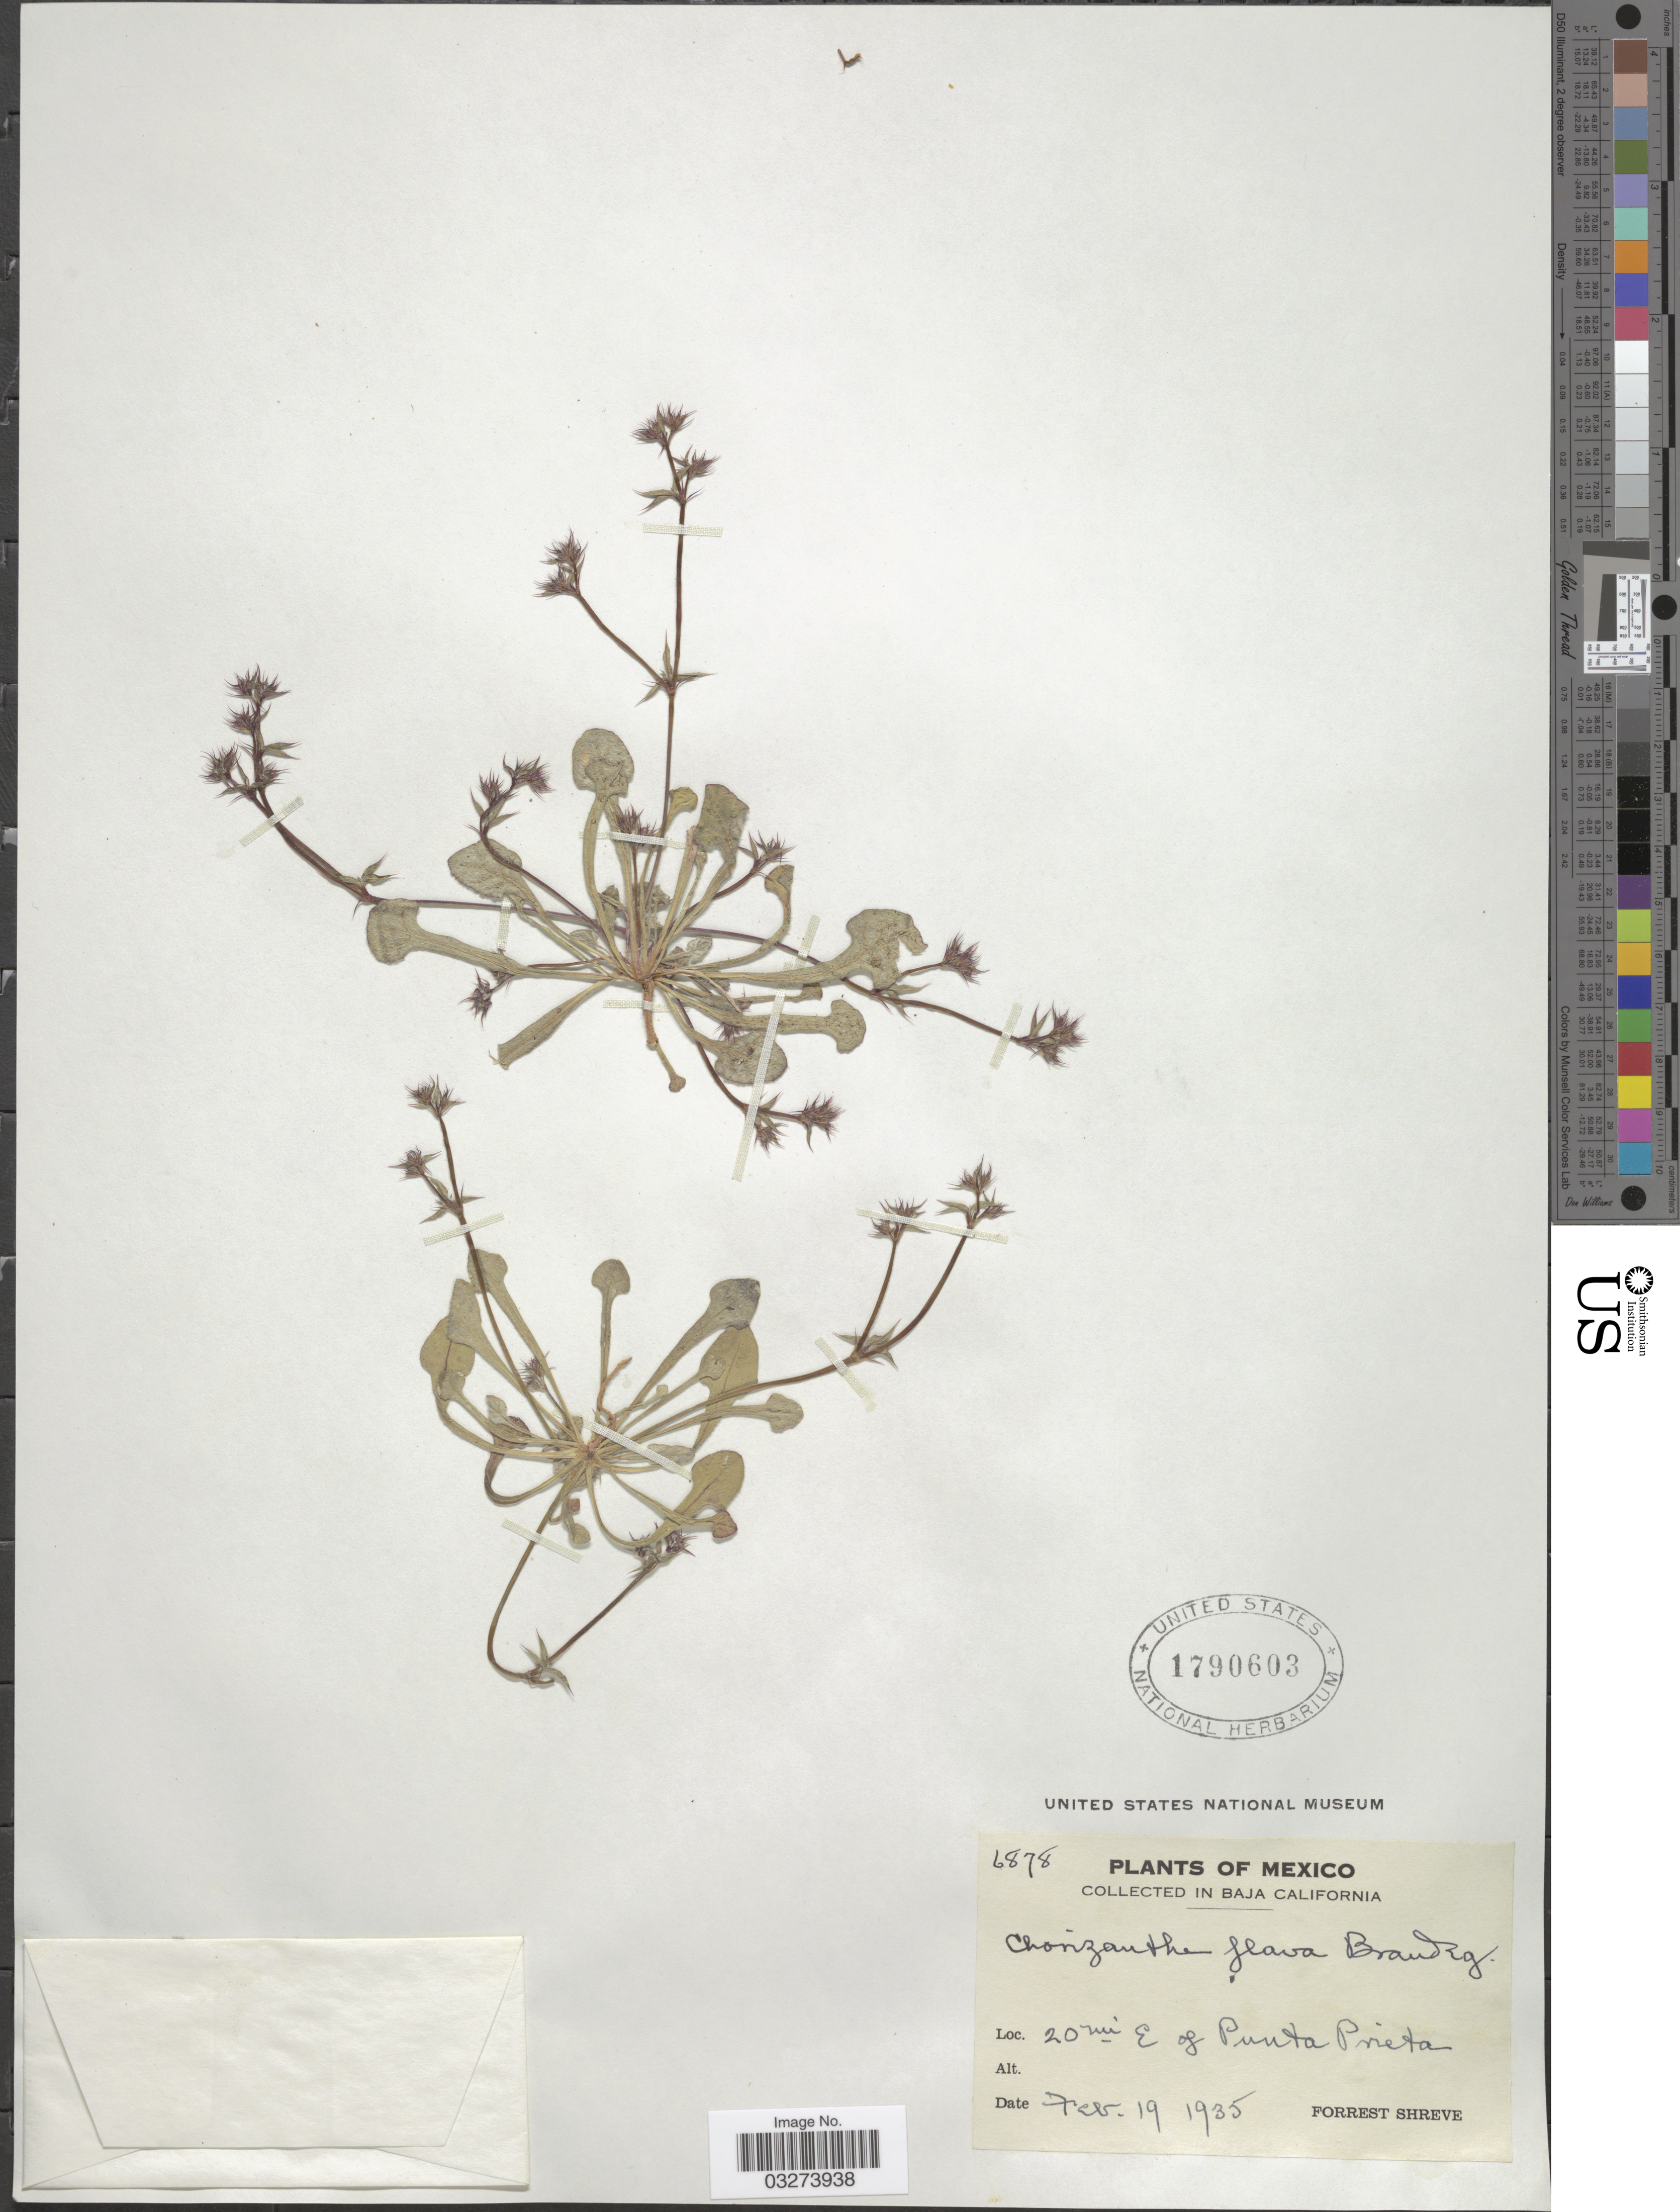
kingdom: Plantae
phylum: Tracheophyta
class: Magnoliopsida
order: Caryophyllales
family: Polygonaceae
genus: Chorizanthe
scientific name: Chorizanthe flava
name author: Brandegee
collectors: F. Shreve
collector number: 6878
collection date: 1935-02-19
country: Mexico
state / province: Baja California Norte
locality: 20 mi E of Punta Prieta.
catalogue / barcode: US 1790603